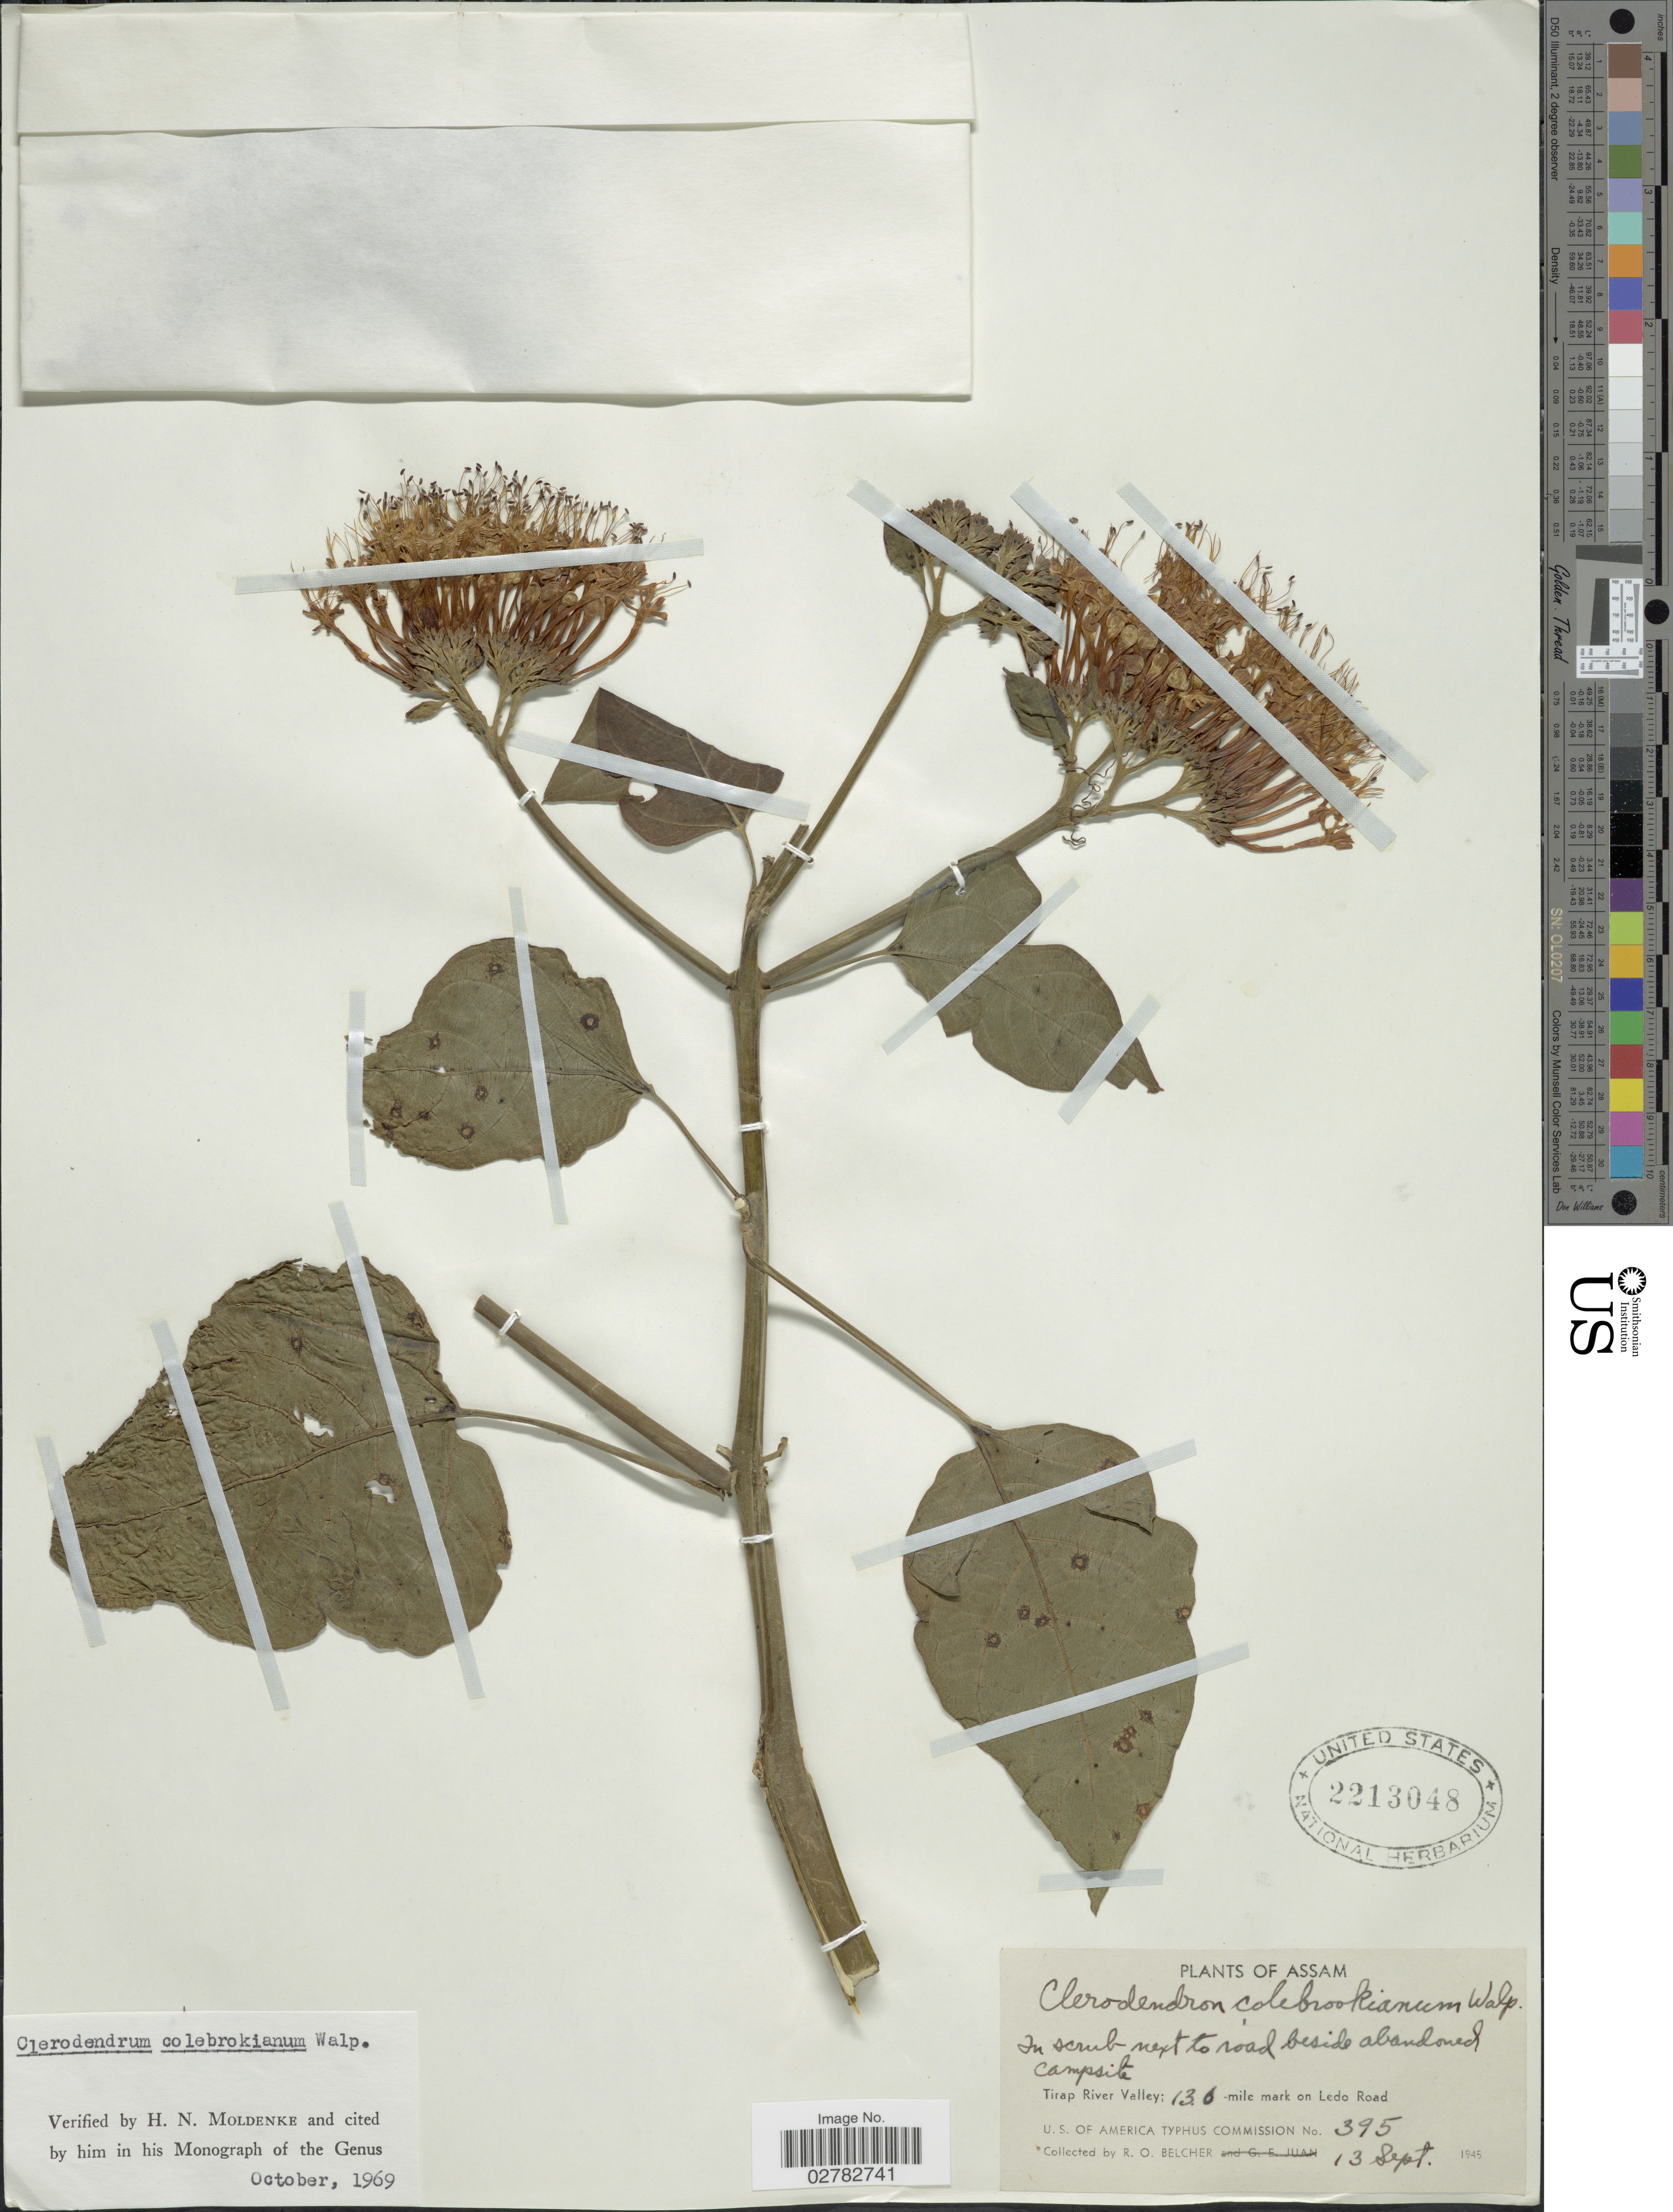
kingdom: Plantae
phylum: Tracheophyta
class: Magnoliopsida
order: Lamiales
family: Lamiaceae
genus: Clerodendrum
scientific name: Clerodendrum colebrookianum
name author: Walp.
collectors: R. Belcher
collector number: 395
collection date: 1945-09-13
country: India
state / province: Assam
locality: Tirap River Valley: 13.6 -mile mark on Ledo Road.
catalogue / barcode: US 2213048